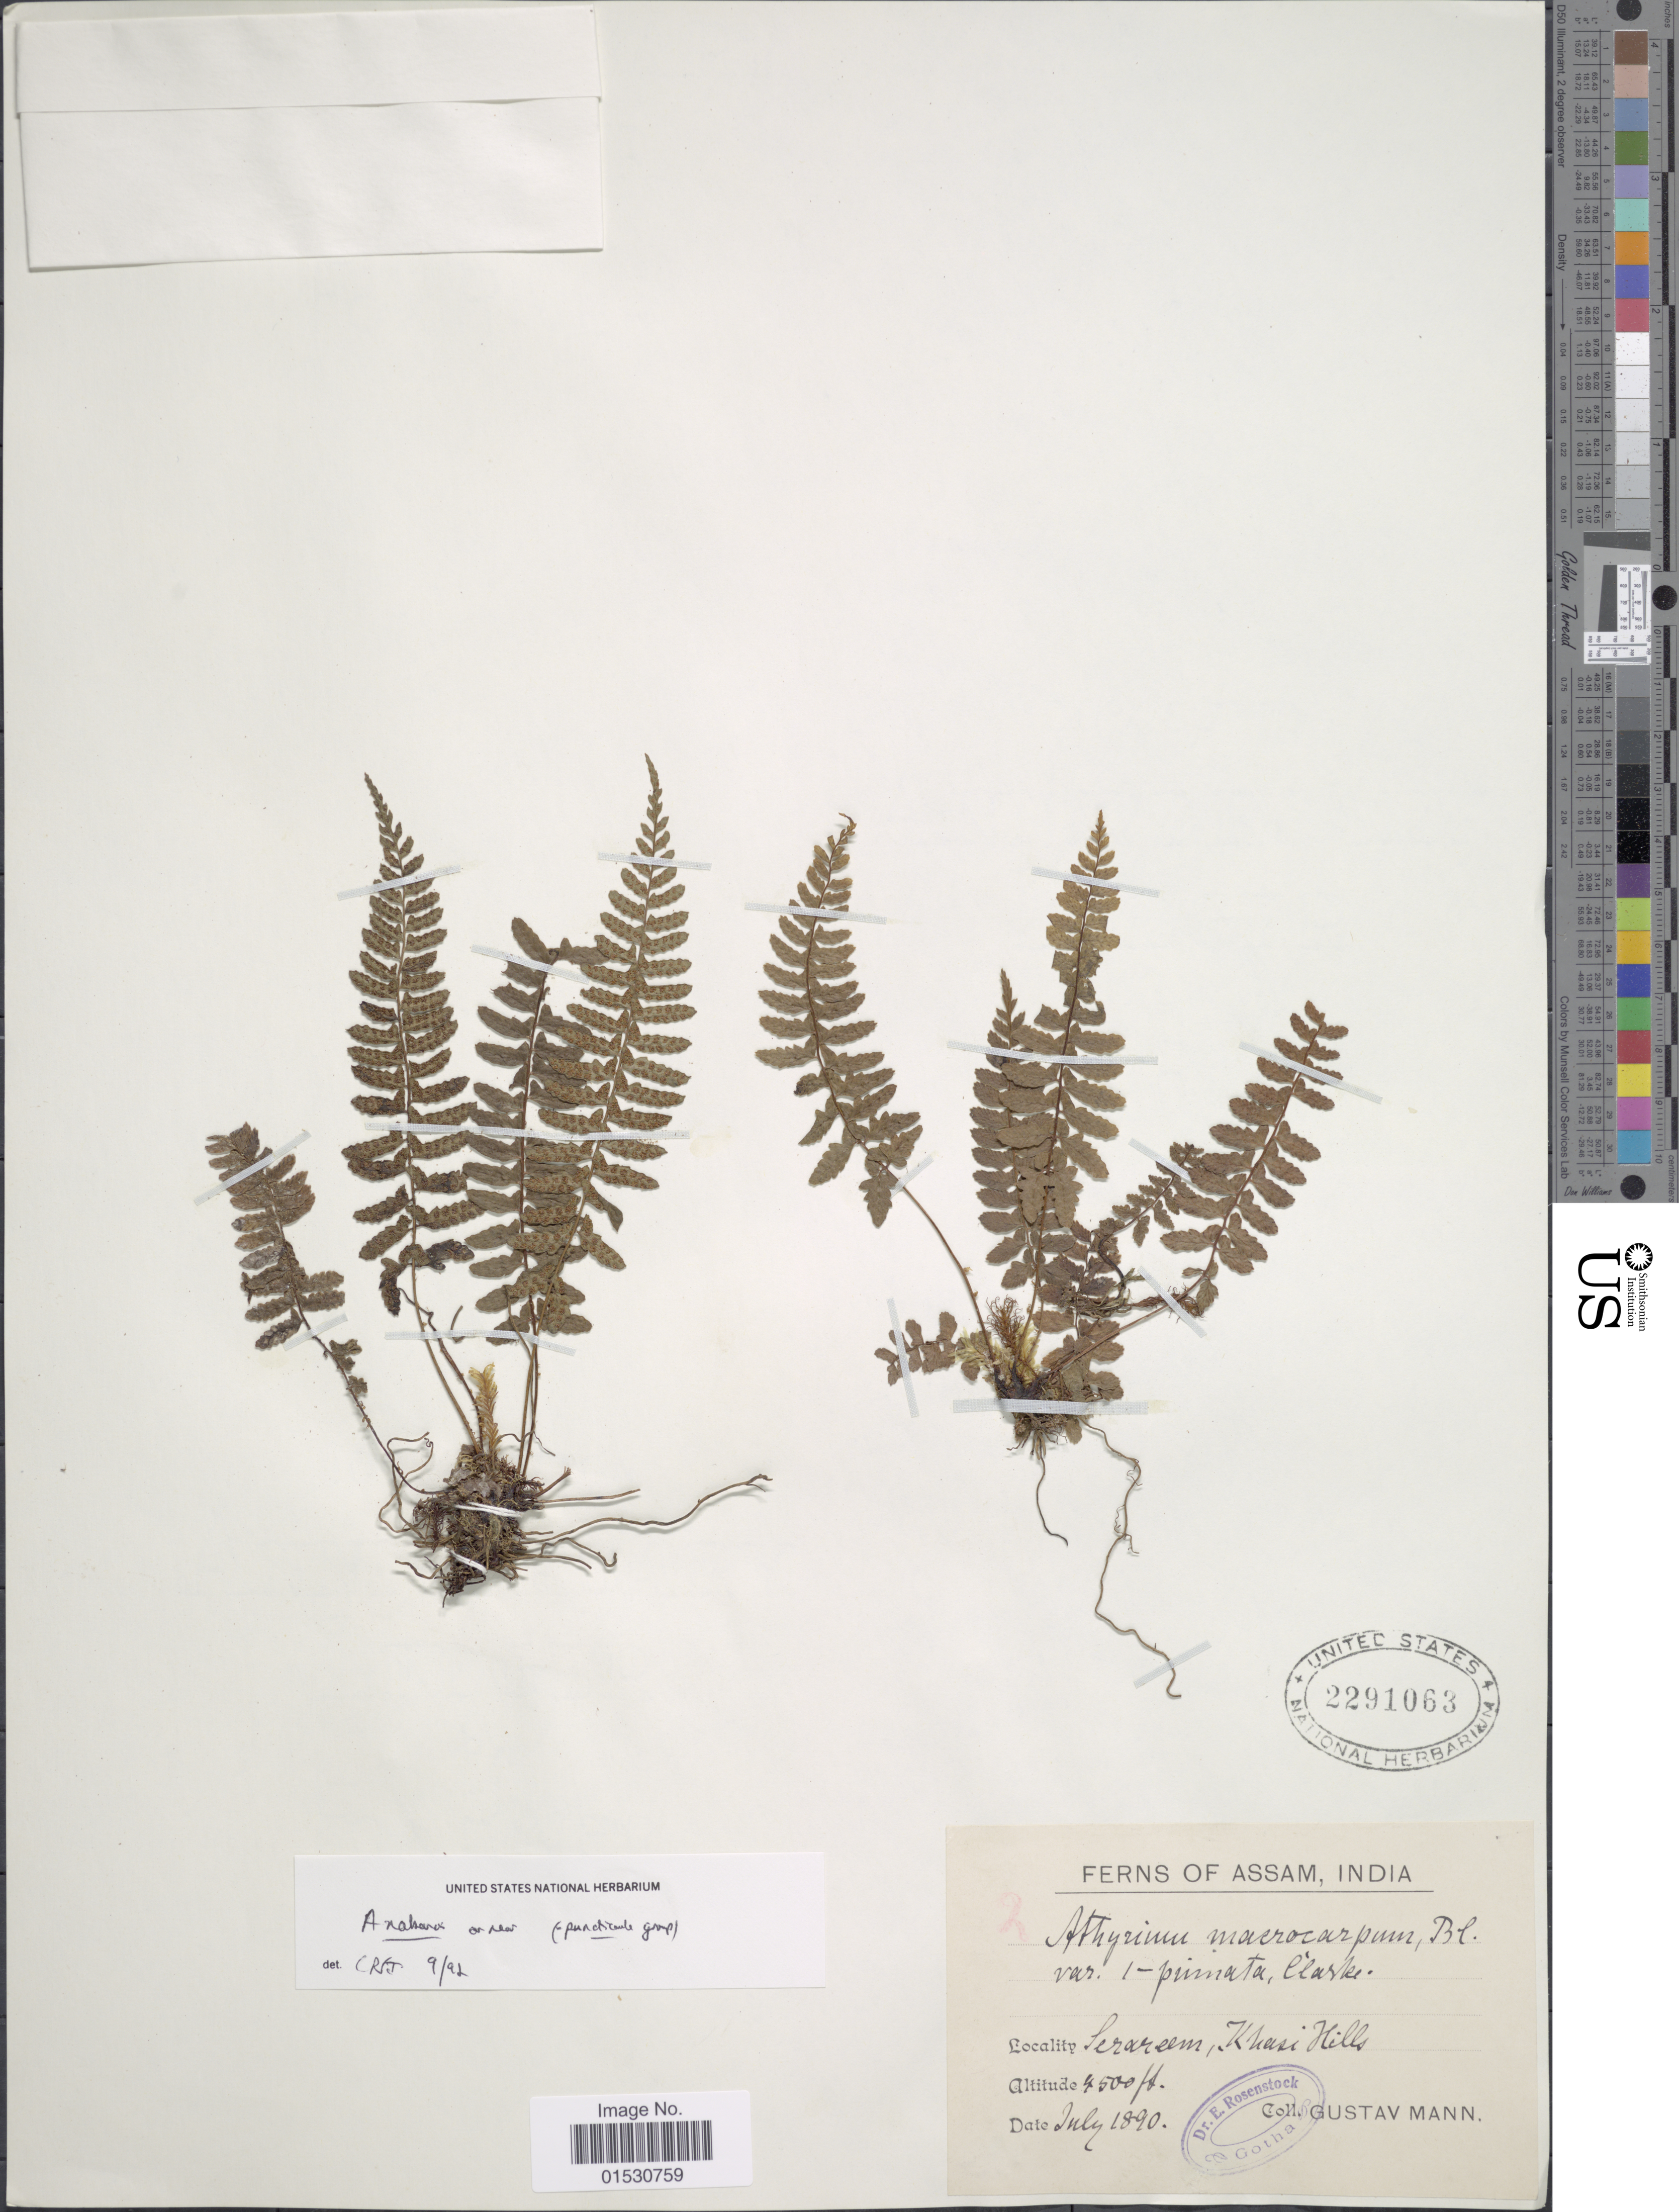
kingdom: Plantae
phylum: Tracheophyta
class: Polypodiopsida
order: Polypodiales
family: Athyriaceae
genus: Athyrium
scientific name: Athyrium macrocarpon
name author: Bedd.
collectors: G. Mann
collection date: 1890-07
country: India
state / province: Meghalaya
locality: Serareem, Khasi Hills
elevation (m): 1372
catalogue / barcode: US 2291063